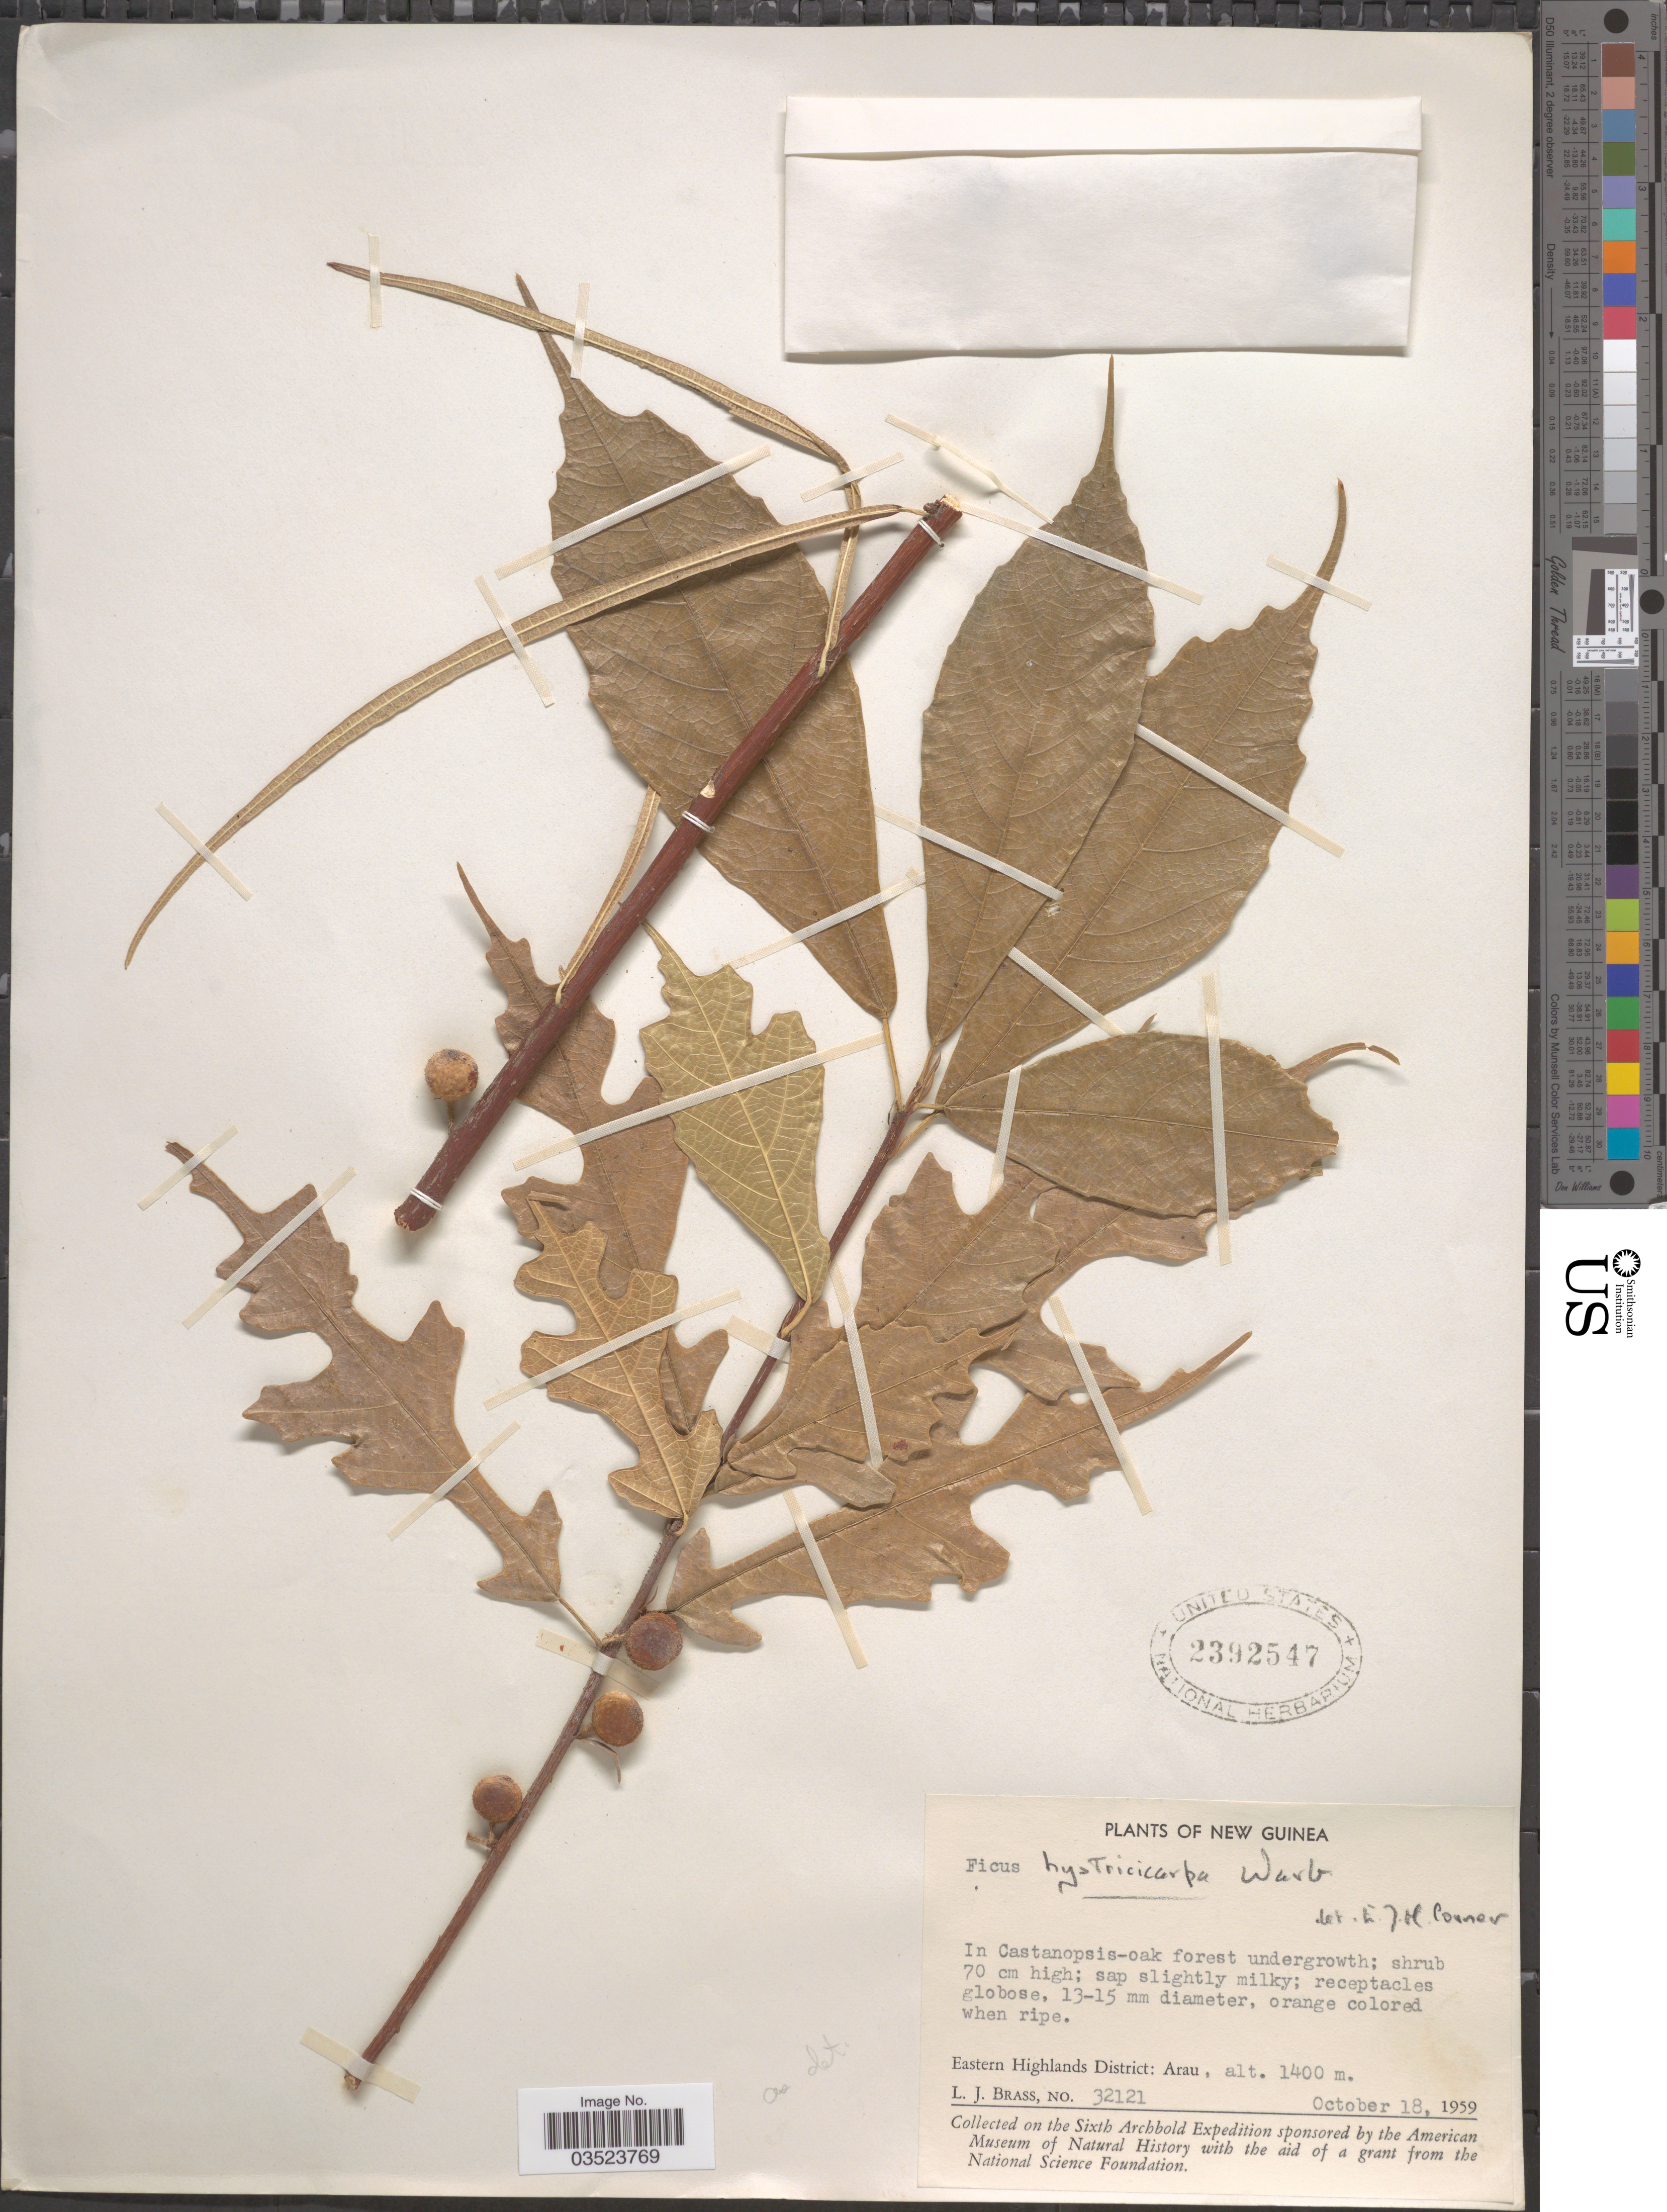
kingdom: Plantae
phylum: Tracheophyta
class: Magnoliopsida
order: Rosales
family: Moraceae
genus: Ficus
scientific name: Ficus hystricicarpa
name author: Warb.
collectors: L. J. Brass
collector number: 32121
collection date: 1959-10-18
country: Papua New Guinea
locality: New Guinea. Eastern Highlands District: Arau.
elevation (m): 1400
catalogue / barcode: US 2392547